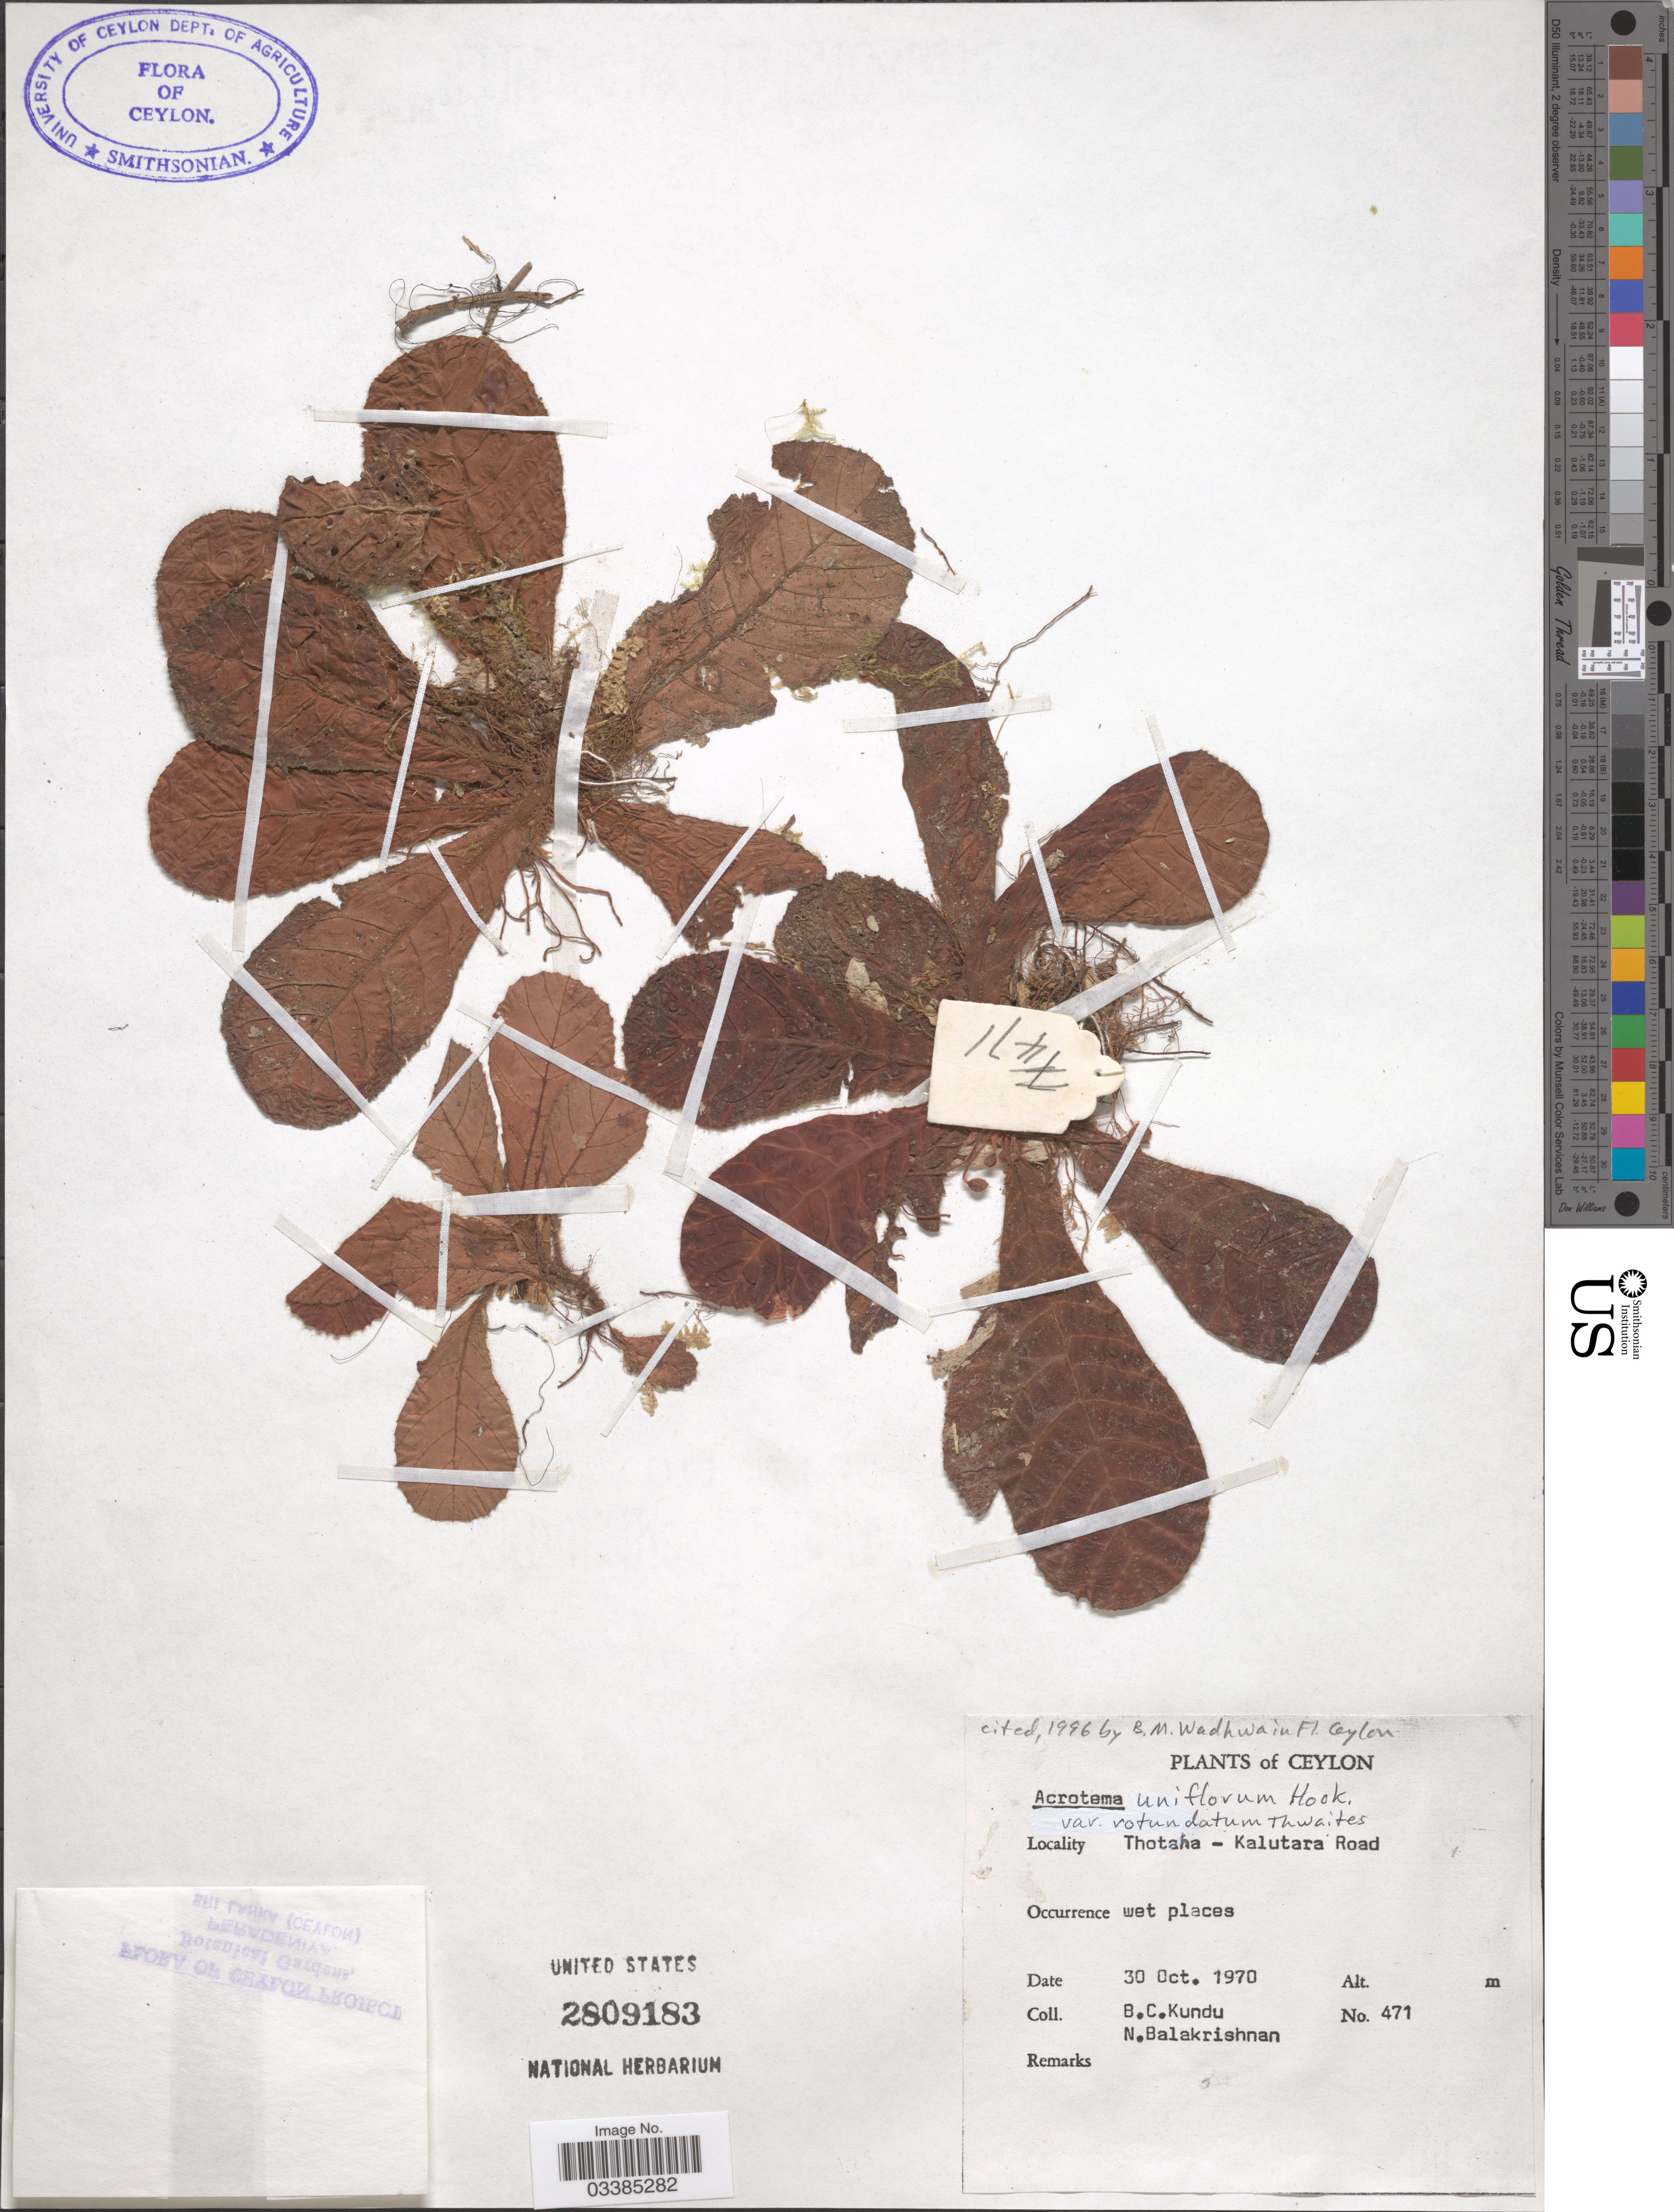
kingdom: Plantae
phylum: Tracheophyta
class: Magnoliopsida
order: Dilleniales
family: Dilleniaceae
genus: Acrotrema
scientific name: Acrotrema uniflorum var. rotundatum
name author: Thwaites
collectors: B. C. Kundu & N. Balakrishnan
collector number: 471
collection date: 1970-10-30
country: Sri Lanka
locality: Ceylon. Thotaha - Kalutara Road.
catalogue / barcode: US 2809183